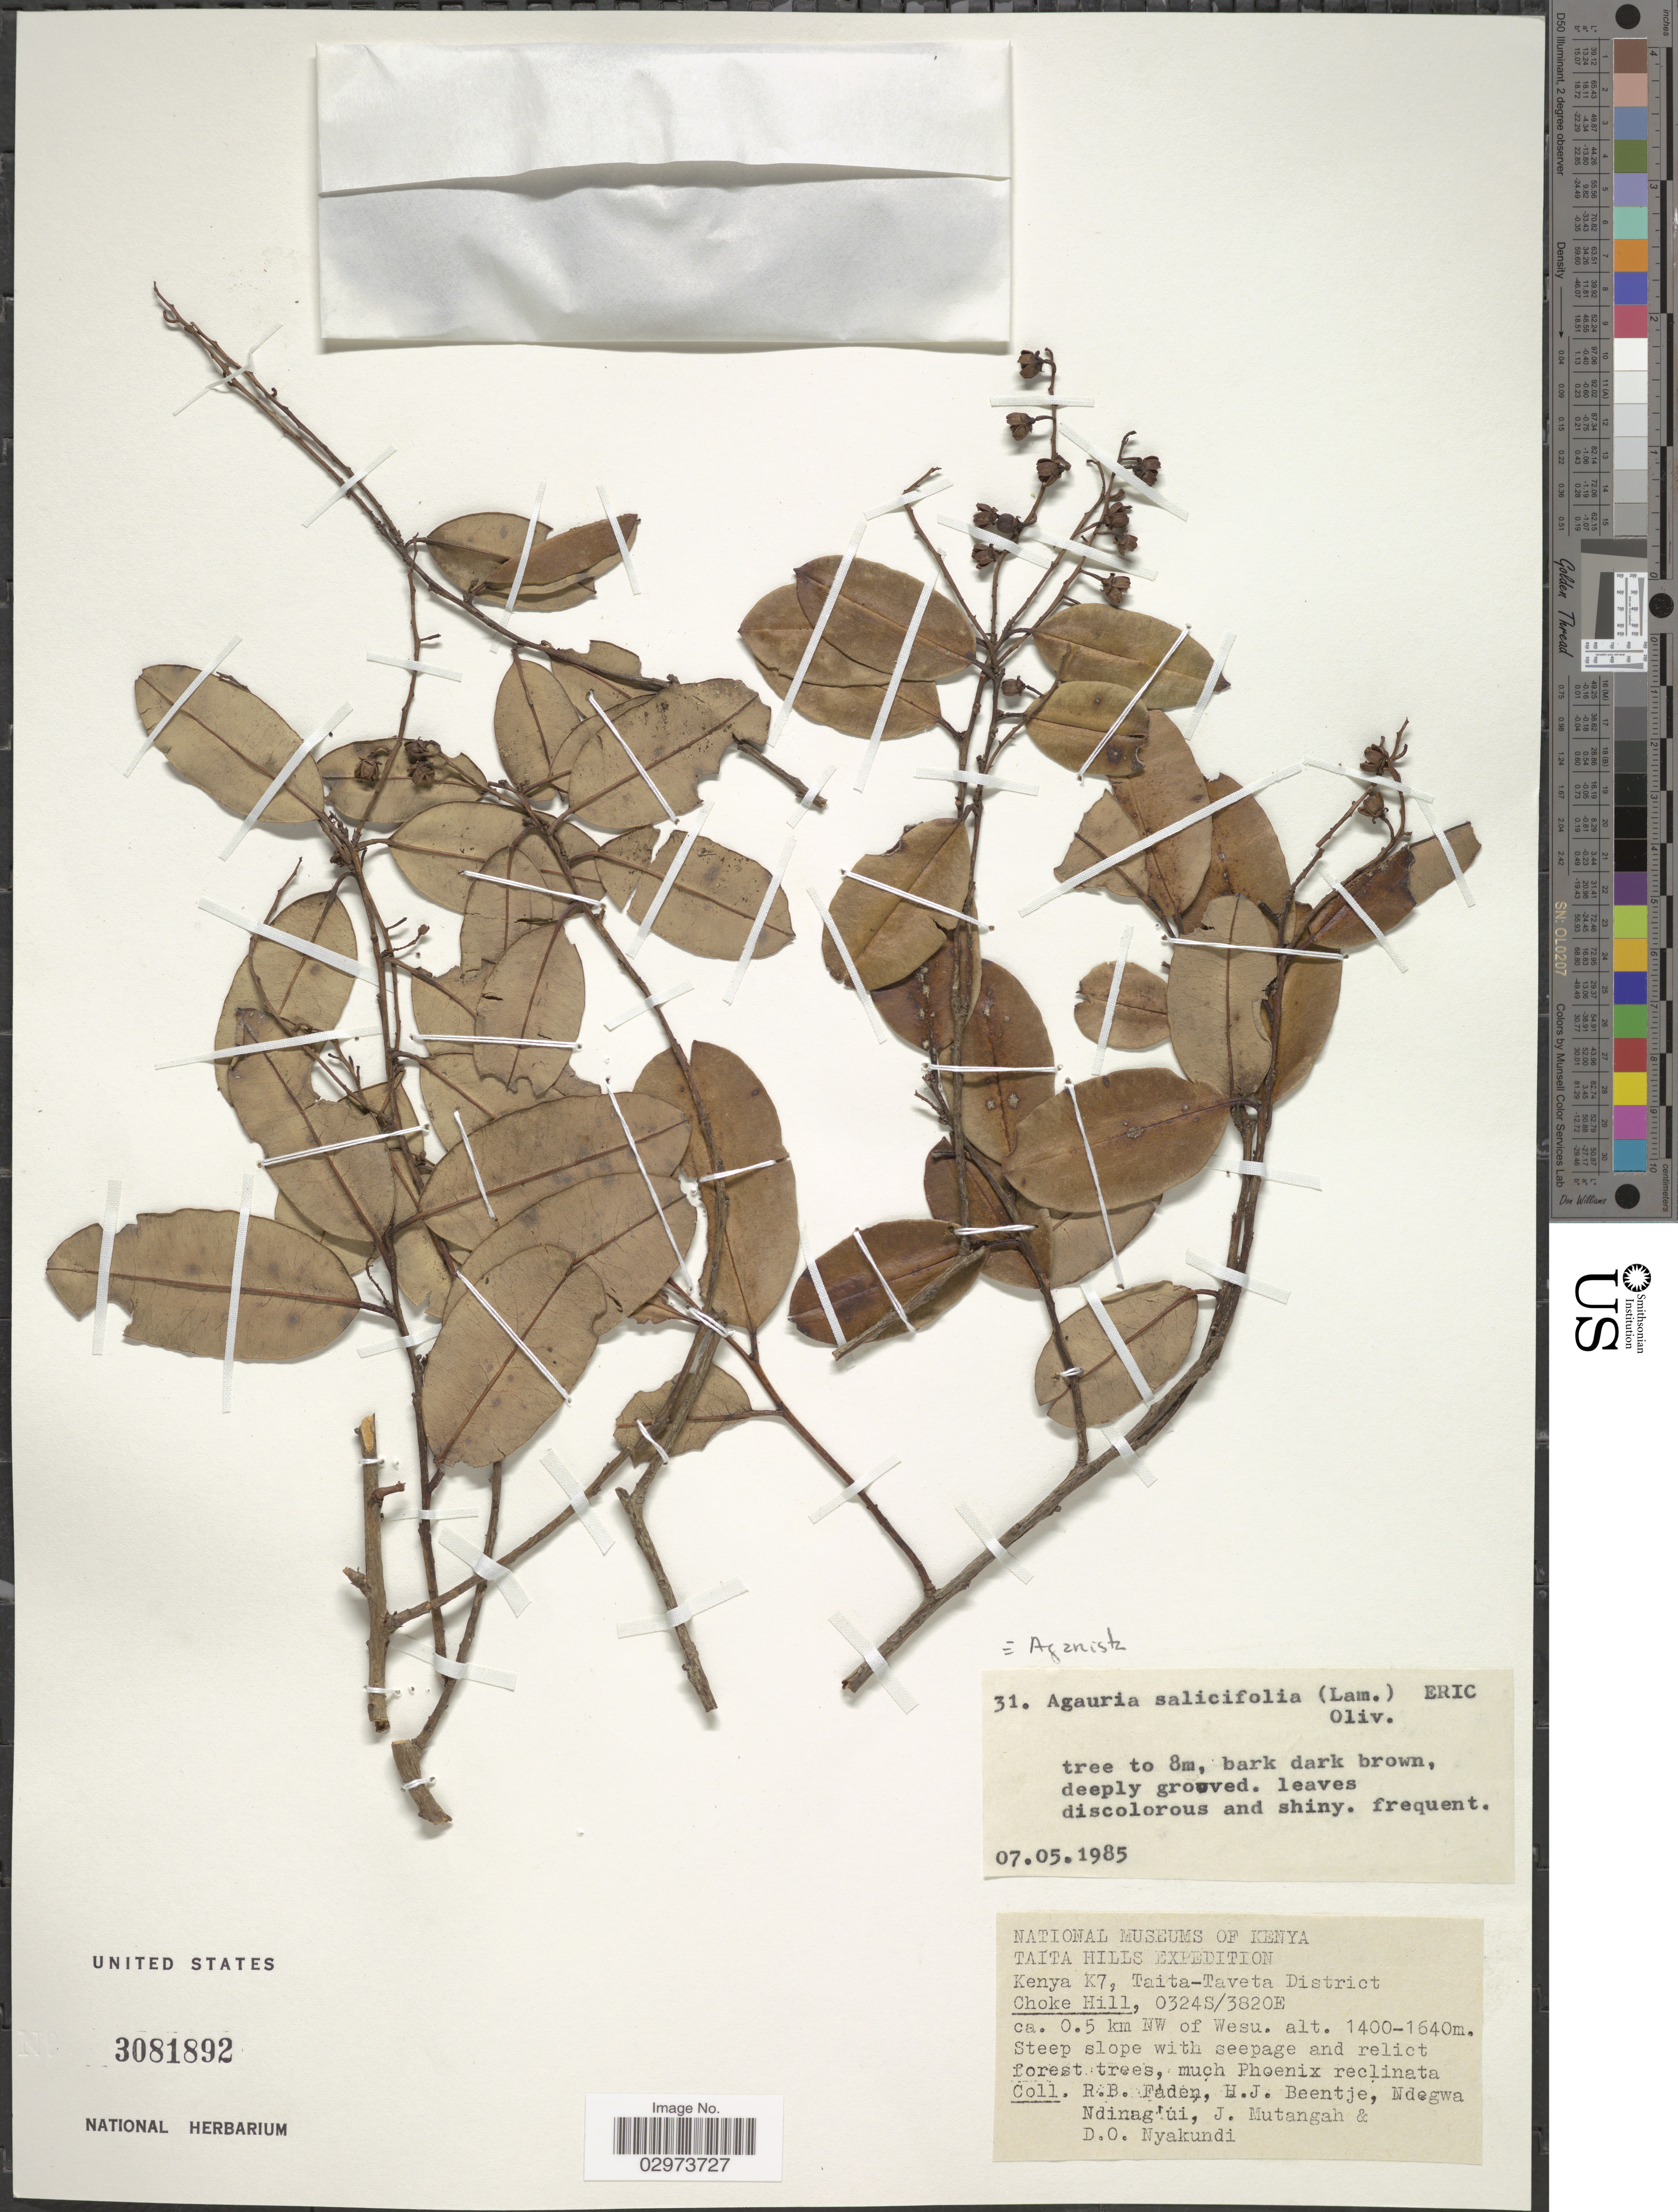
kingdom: Plantae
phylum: Tracheophyta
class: Magnoliopsida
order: Ericales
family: Ericaceae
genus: Agarista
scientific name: Agarista salicifolia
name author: (Lam.) G. Don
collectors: R. B. Faden, H. J. Beentje, Ndegwa Ndiang'ui, J. Mutangah & D. Nyakundi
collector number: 31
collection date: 1985-05-07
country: Kenya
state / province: Taita Taveta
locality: Taita Hills. K7. Choke Hill.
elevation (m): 1400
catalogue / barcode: US 3081892